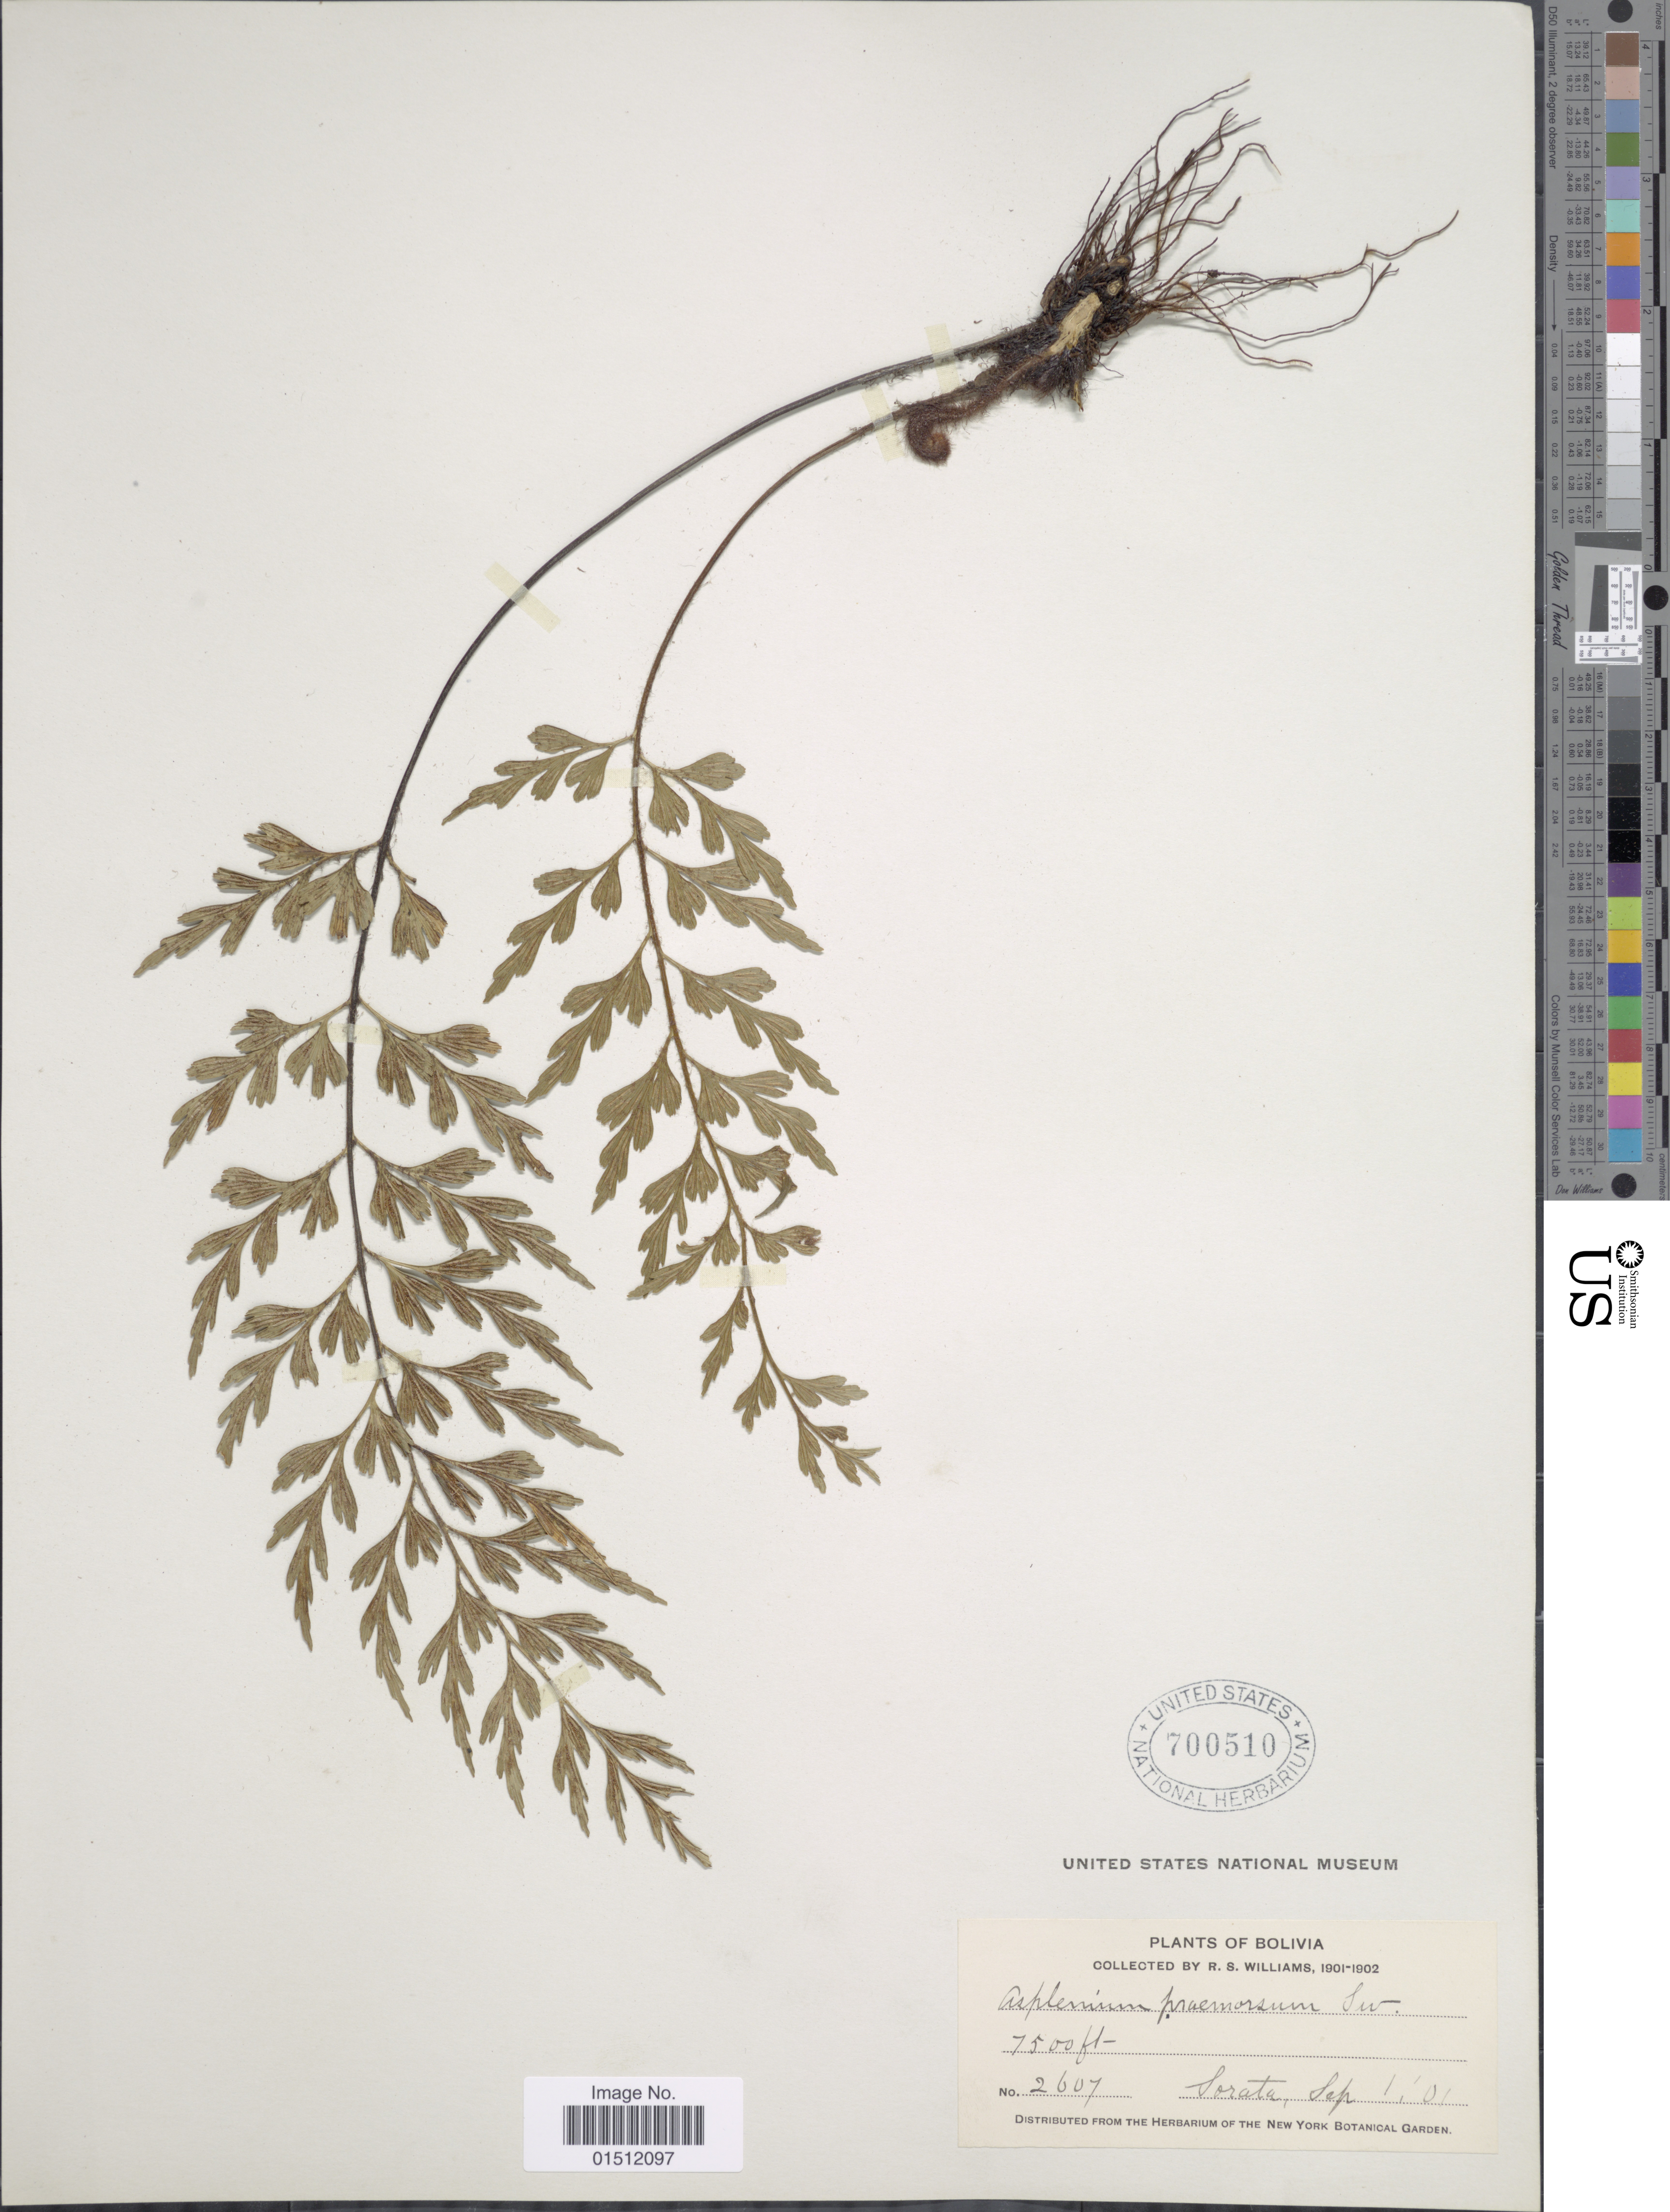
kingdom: Plantae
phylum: Tracheophyta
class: Polypodiopsida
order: Polypodiales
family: Aspleniaceae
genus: Asplenium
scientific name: Asplenium praemorsum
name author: Sw.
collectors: R. S. Williams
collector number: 2607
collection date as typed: Sep. 1, '01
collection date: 1901-09-01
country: Bolivia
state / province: La Páz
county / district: Larecaja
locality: Sorata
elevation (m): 2286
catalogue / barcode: US 700510